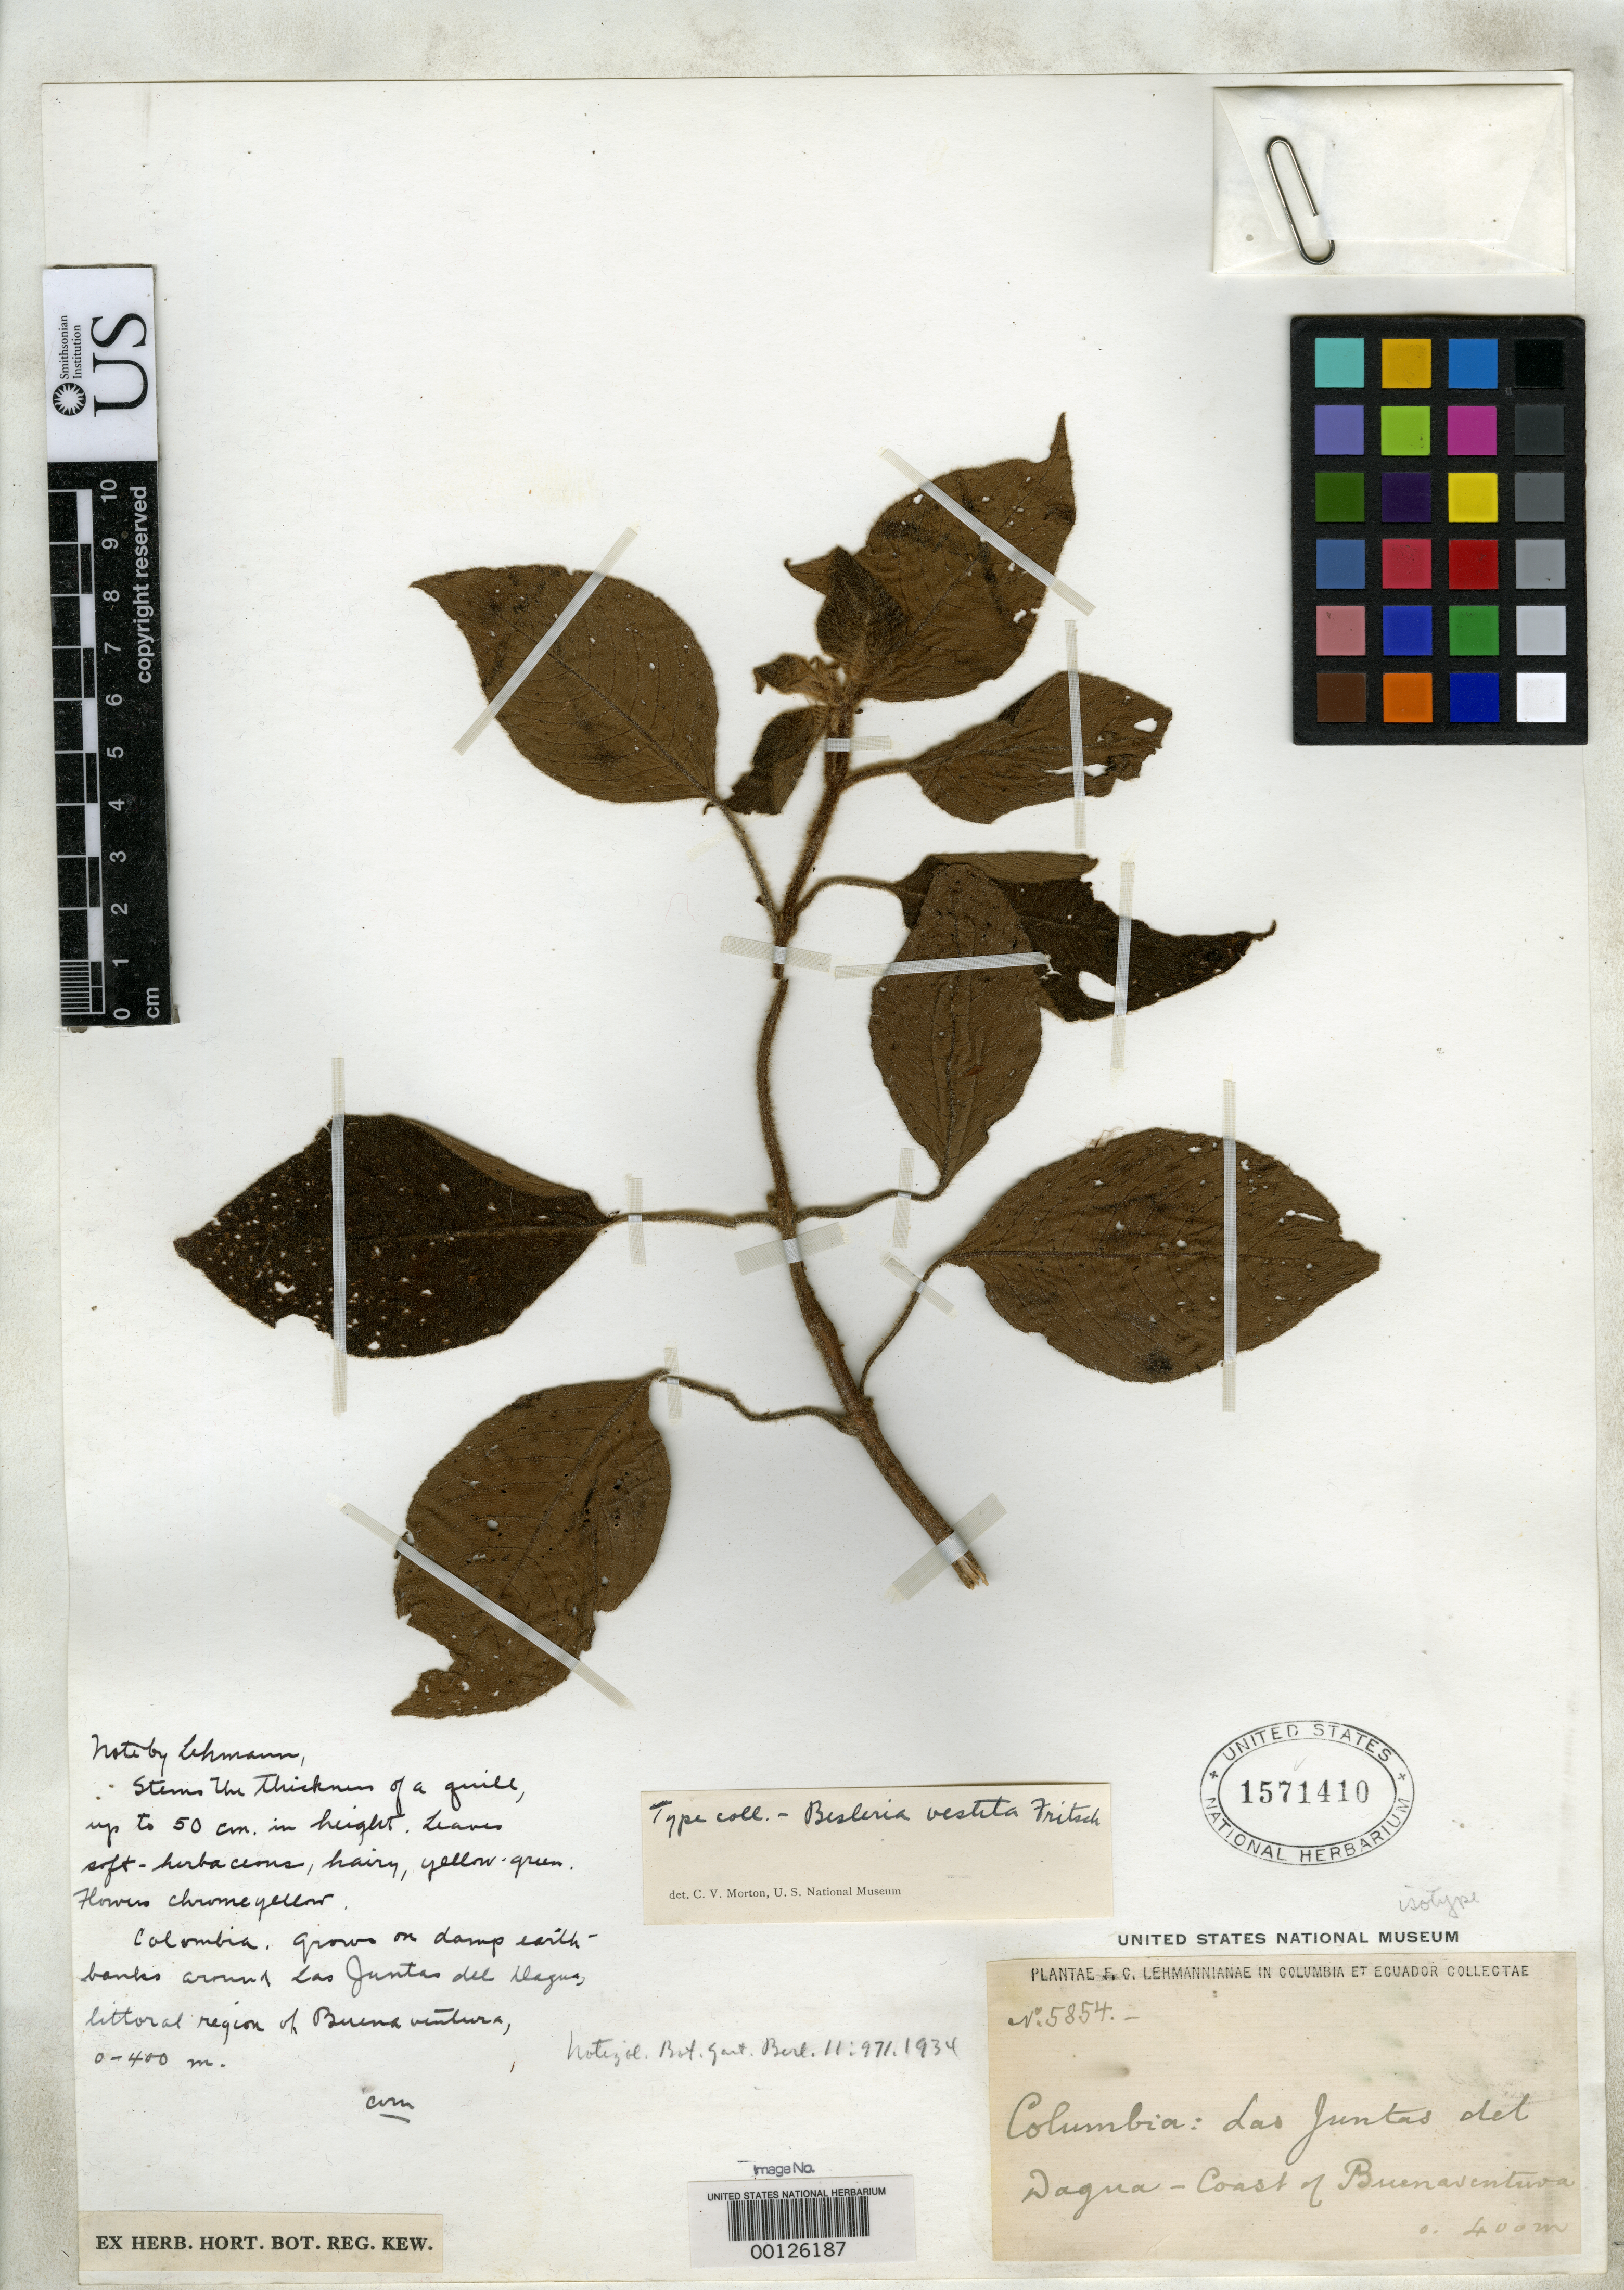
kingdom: Plantae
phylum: Tracheophyta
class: Magnoliopsida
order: Lamiales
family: Gesneriaceae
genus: Besleria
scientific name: Besleria vestita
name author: Fritsch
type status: Isotype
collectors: F. C. Lehmann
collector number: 5854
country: Colombia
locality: Las Iuntas des Dagua.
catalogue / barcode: US 1571410